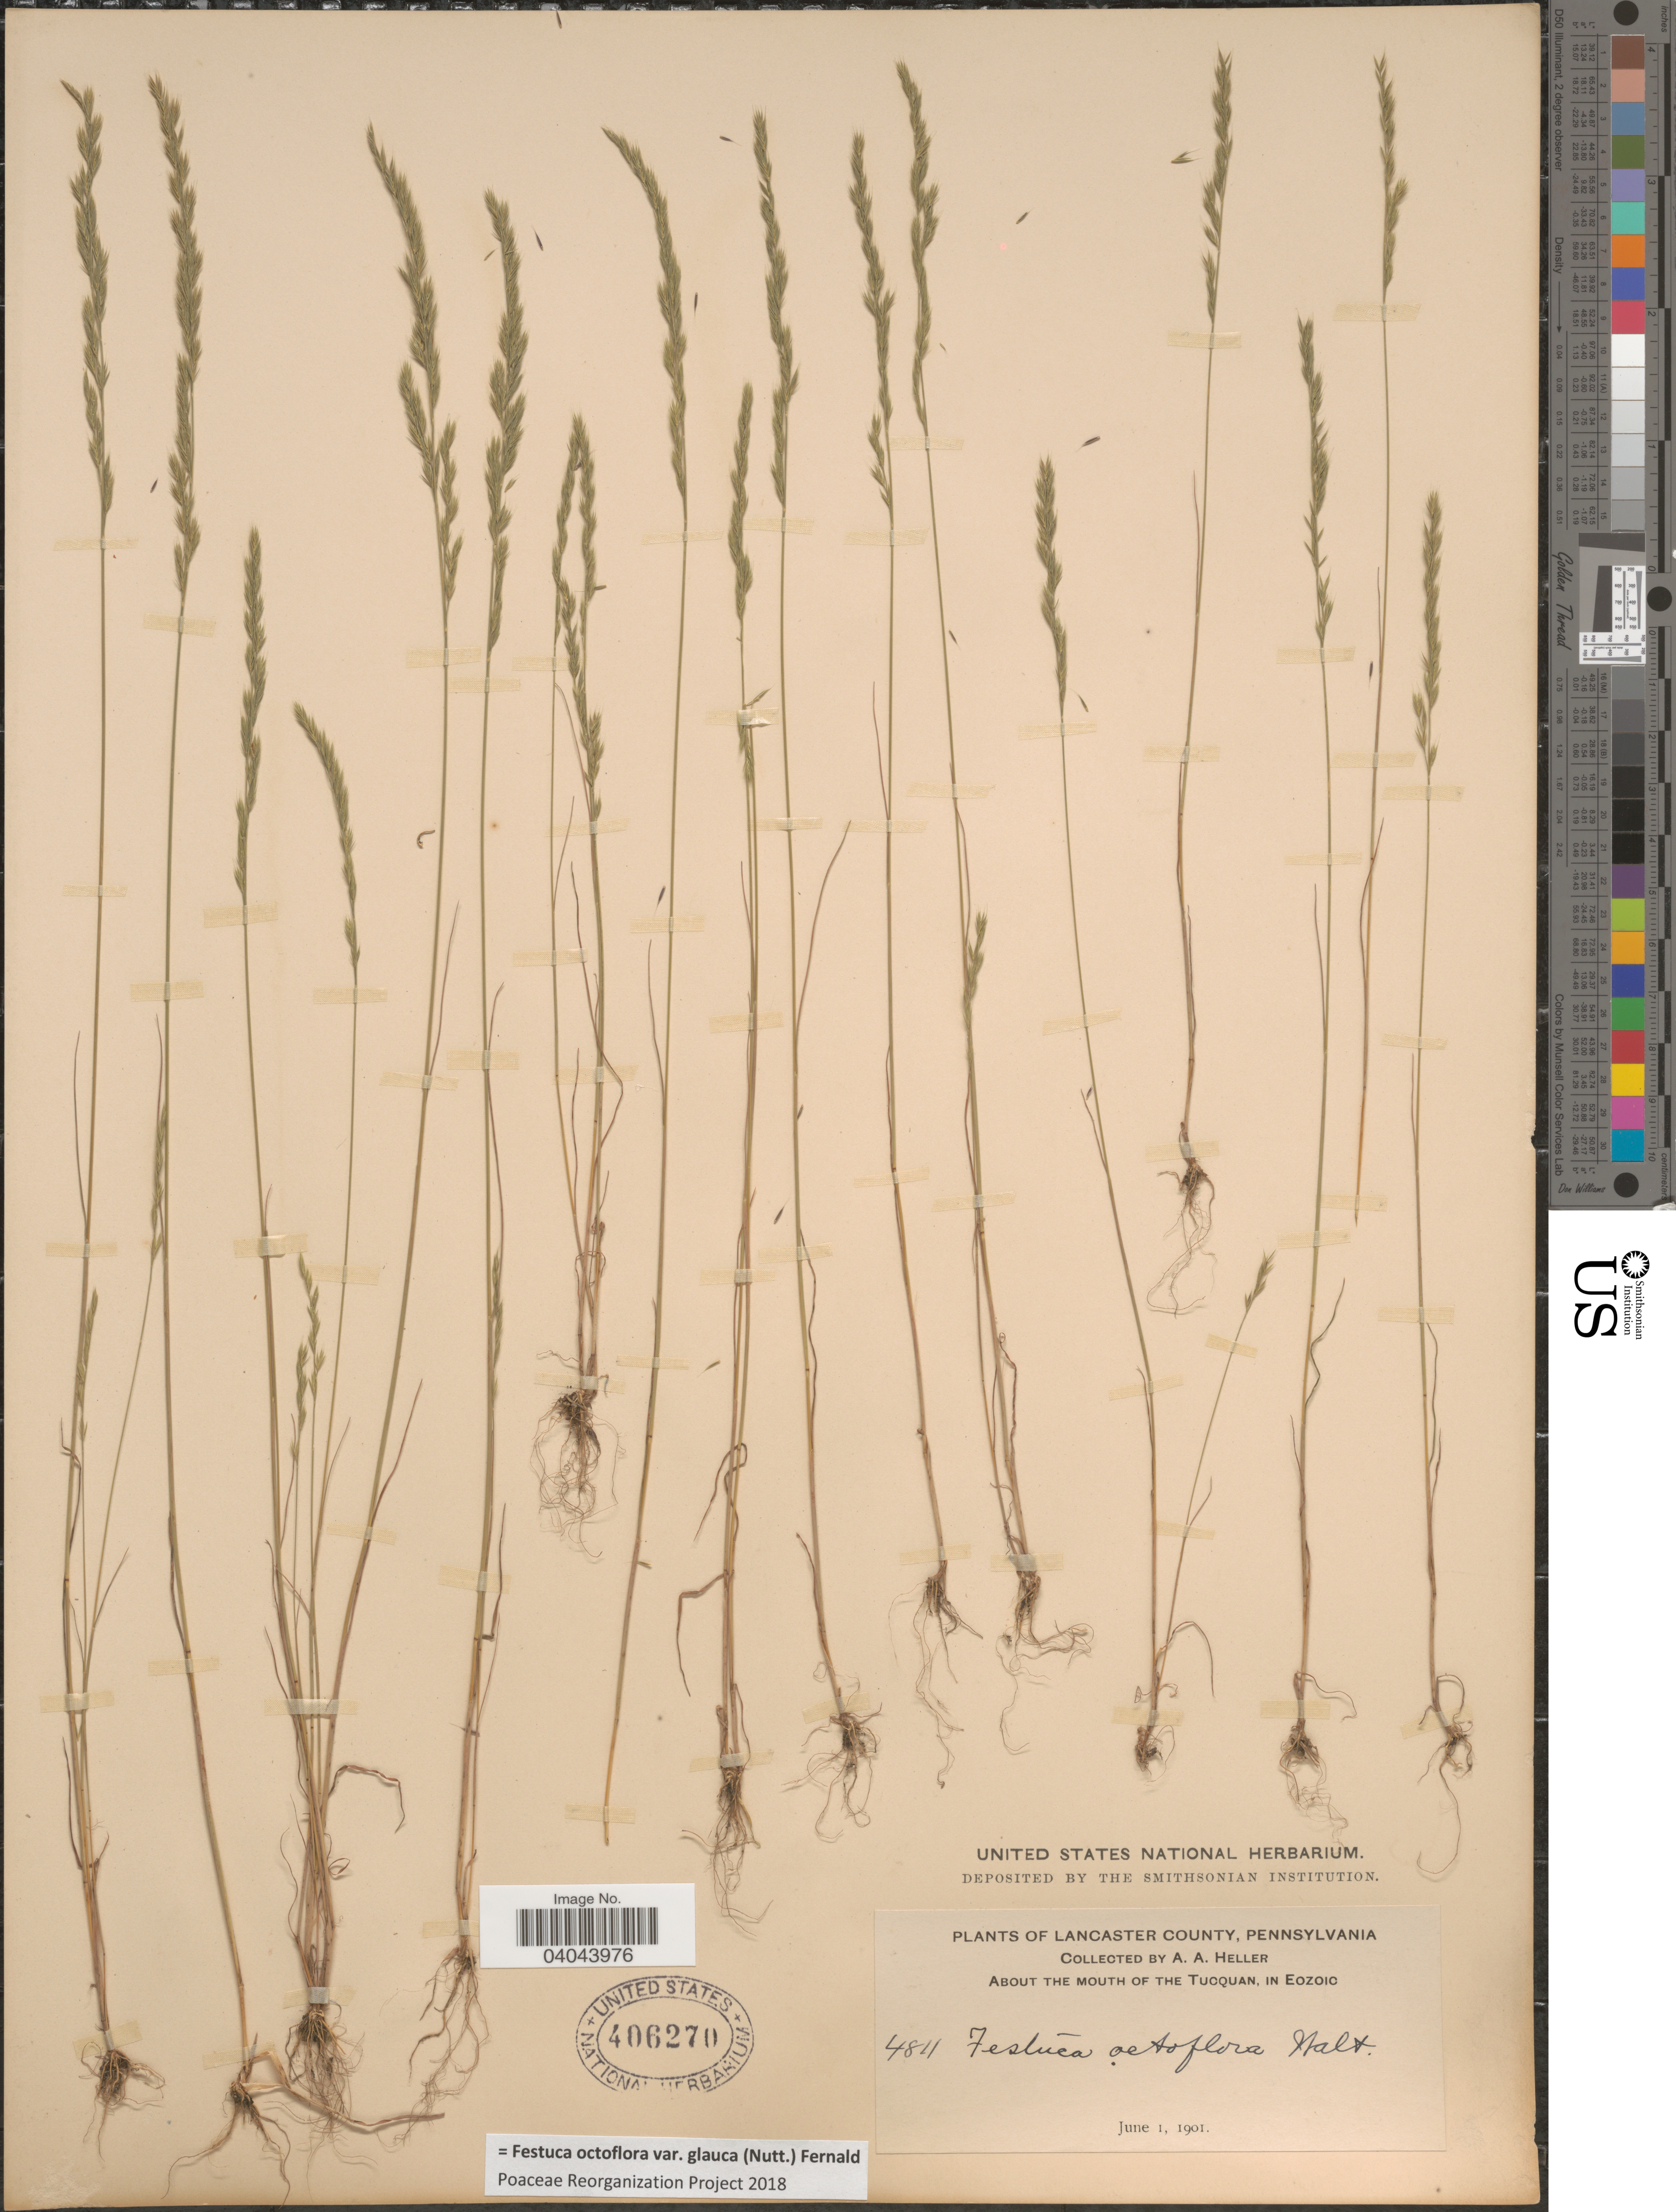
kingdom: Plantae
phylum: Tracheophyta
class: Liliopsida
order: Poales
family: Poaceae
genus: Festuca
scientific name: Festuca octoflora var. glauca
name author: (Nutt.) Fernald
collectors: A. A. Heller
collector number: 4811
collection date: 1901-06-01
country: United States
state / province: Pennsylvania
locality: Lancaster County. About the mouth of the Tucquan, in Eozoic.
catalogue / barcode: US 406270